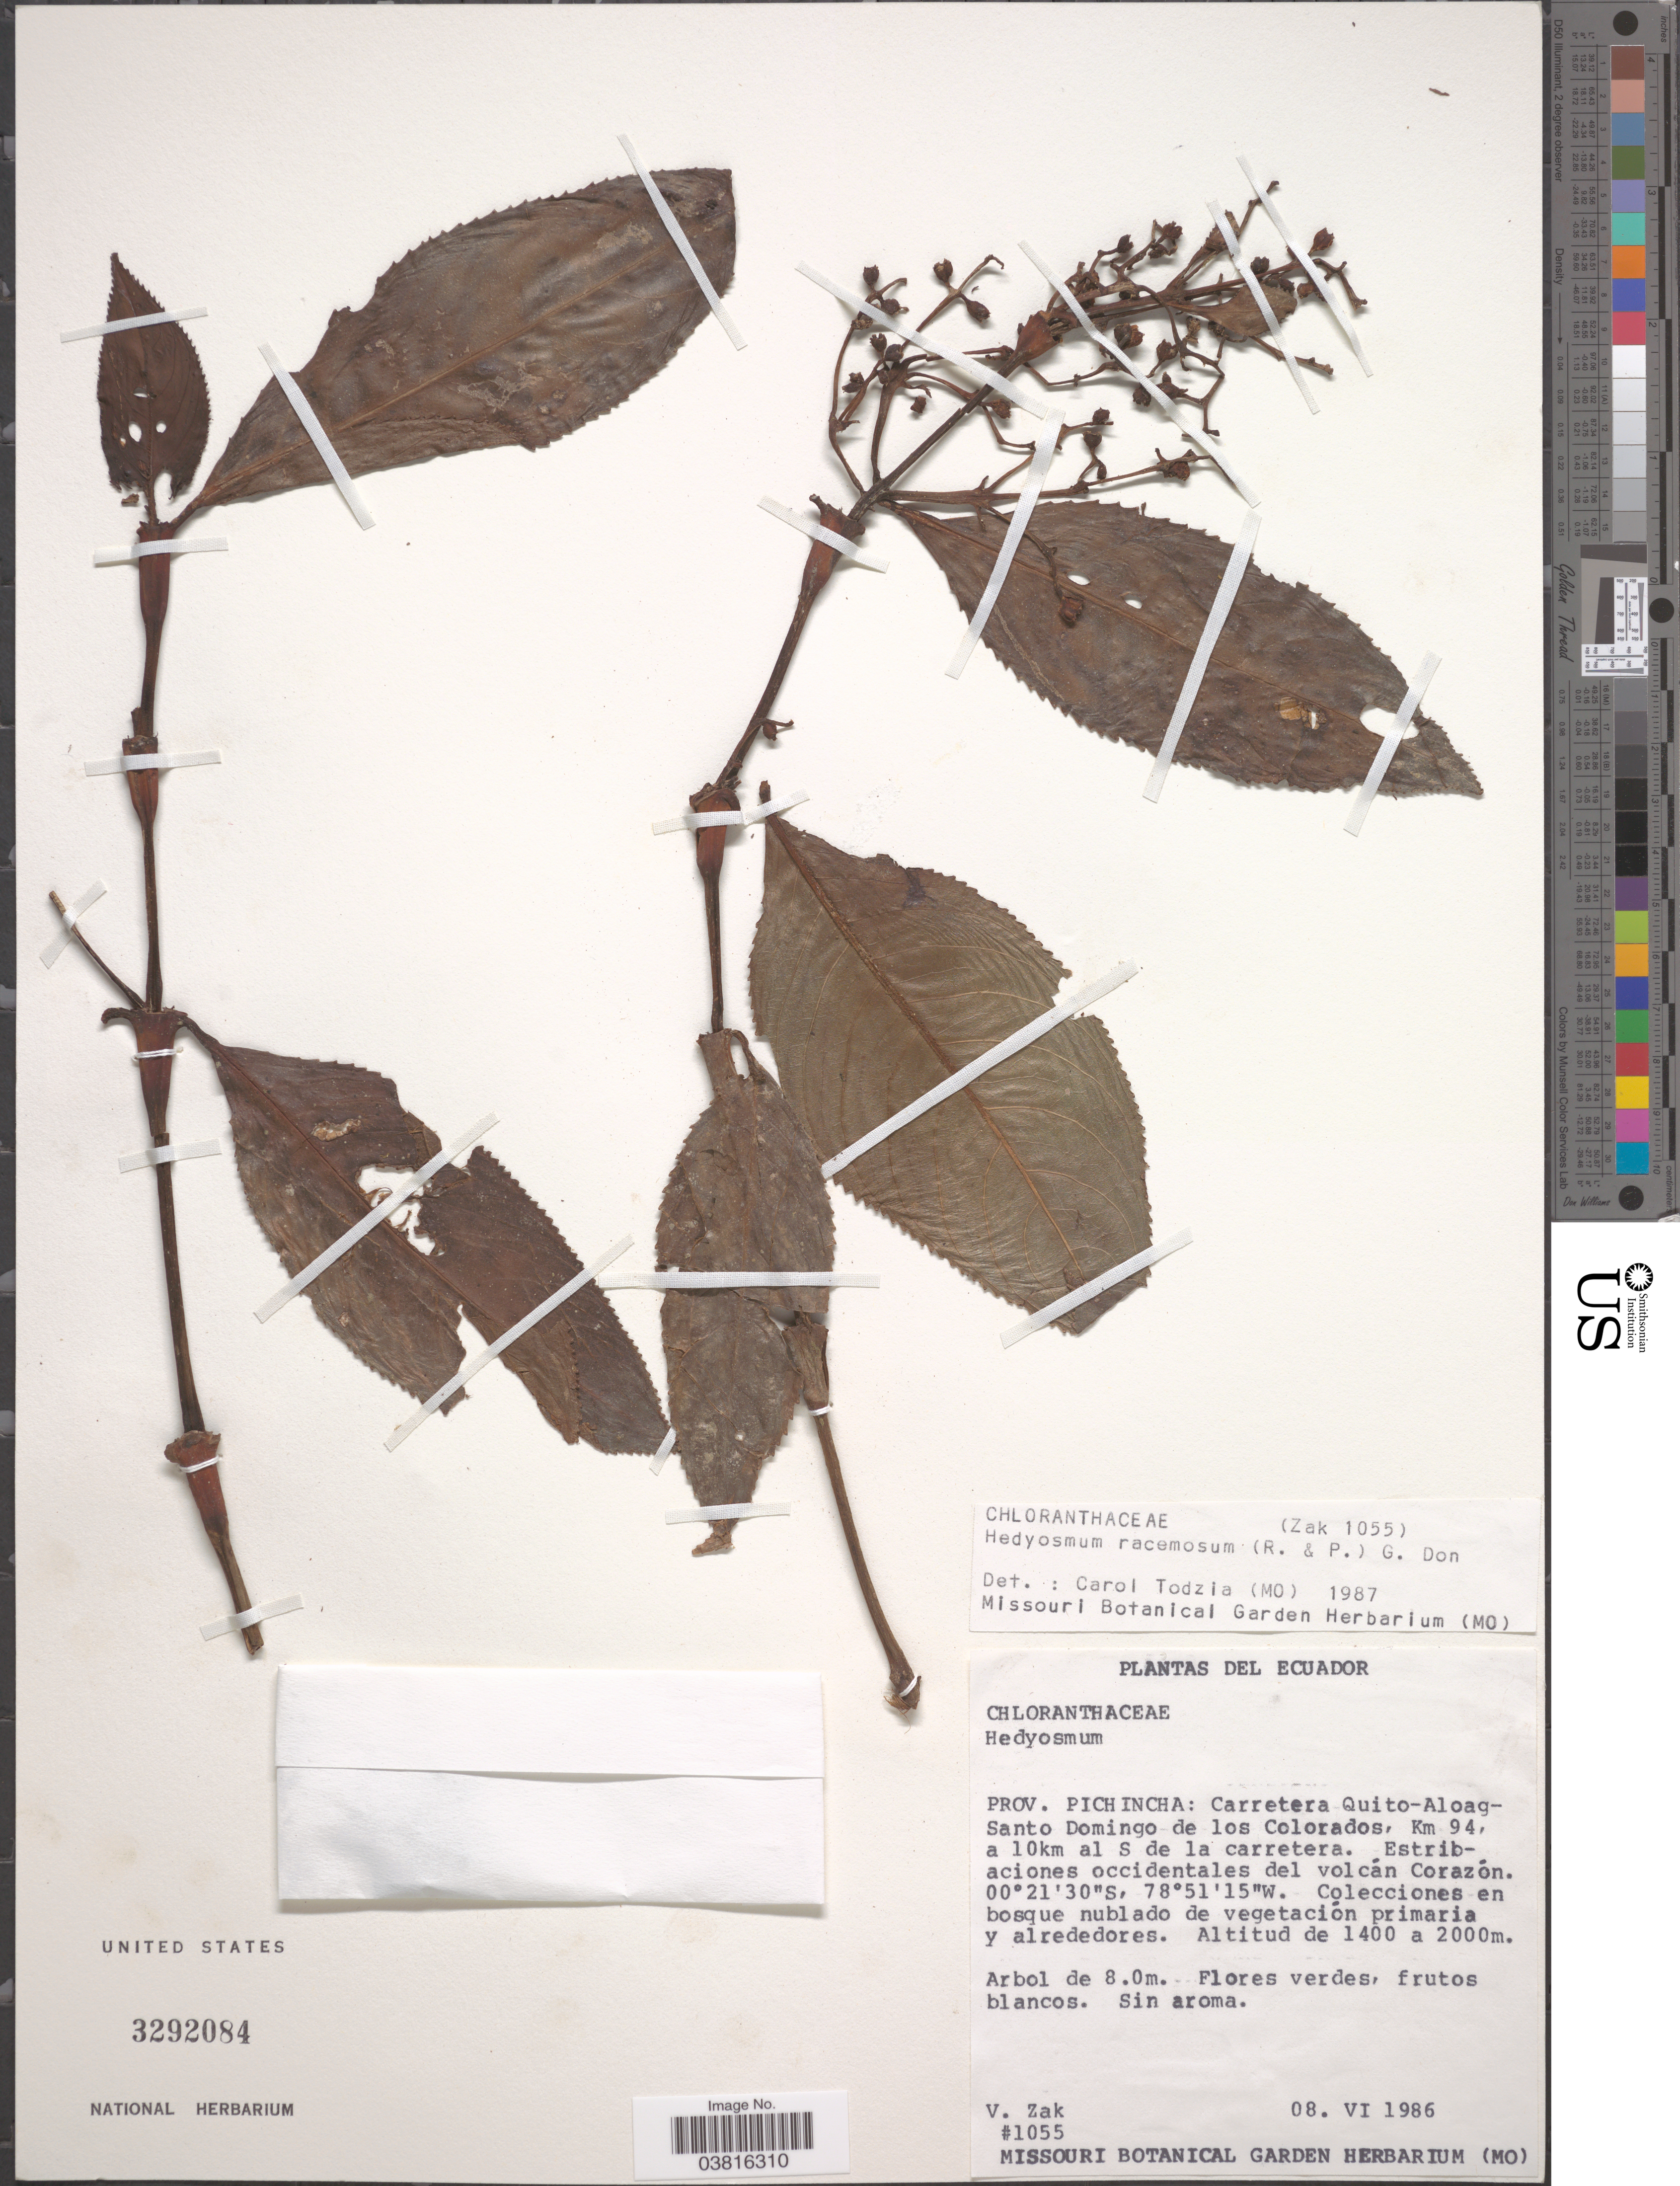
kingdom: Plantae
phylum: Tracheophyta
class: Magnoliopsida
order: Chloranthales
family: Chloranthaceae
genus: Hedyosmum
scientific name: Hedyosmum racemosum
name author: (Ruiz & Pav.) G. Don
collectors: V. Zak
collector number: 1055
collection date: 1986-06-08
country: Ecuador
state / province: Pichincha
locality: Carretera Quito-Aloag-Santo Domingo de los Colorados, Km 94, a 10km al S de la carretera. Estribaciones occidentales del volcán Corazón.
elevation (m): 1400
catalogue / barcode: US 3292084